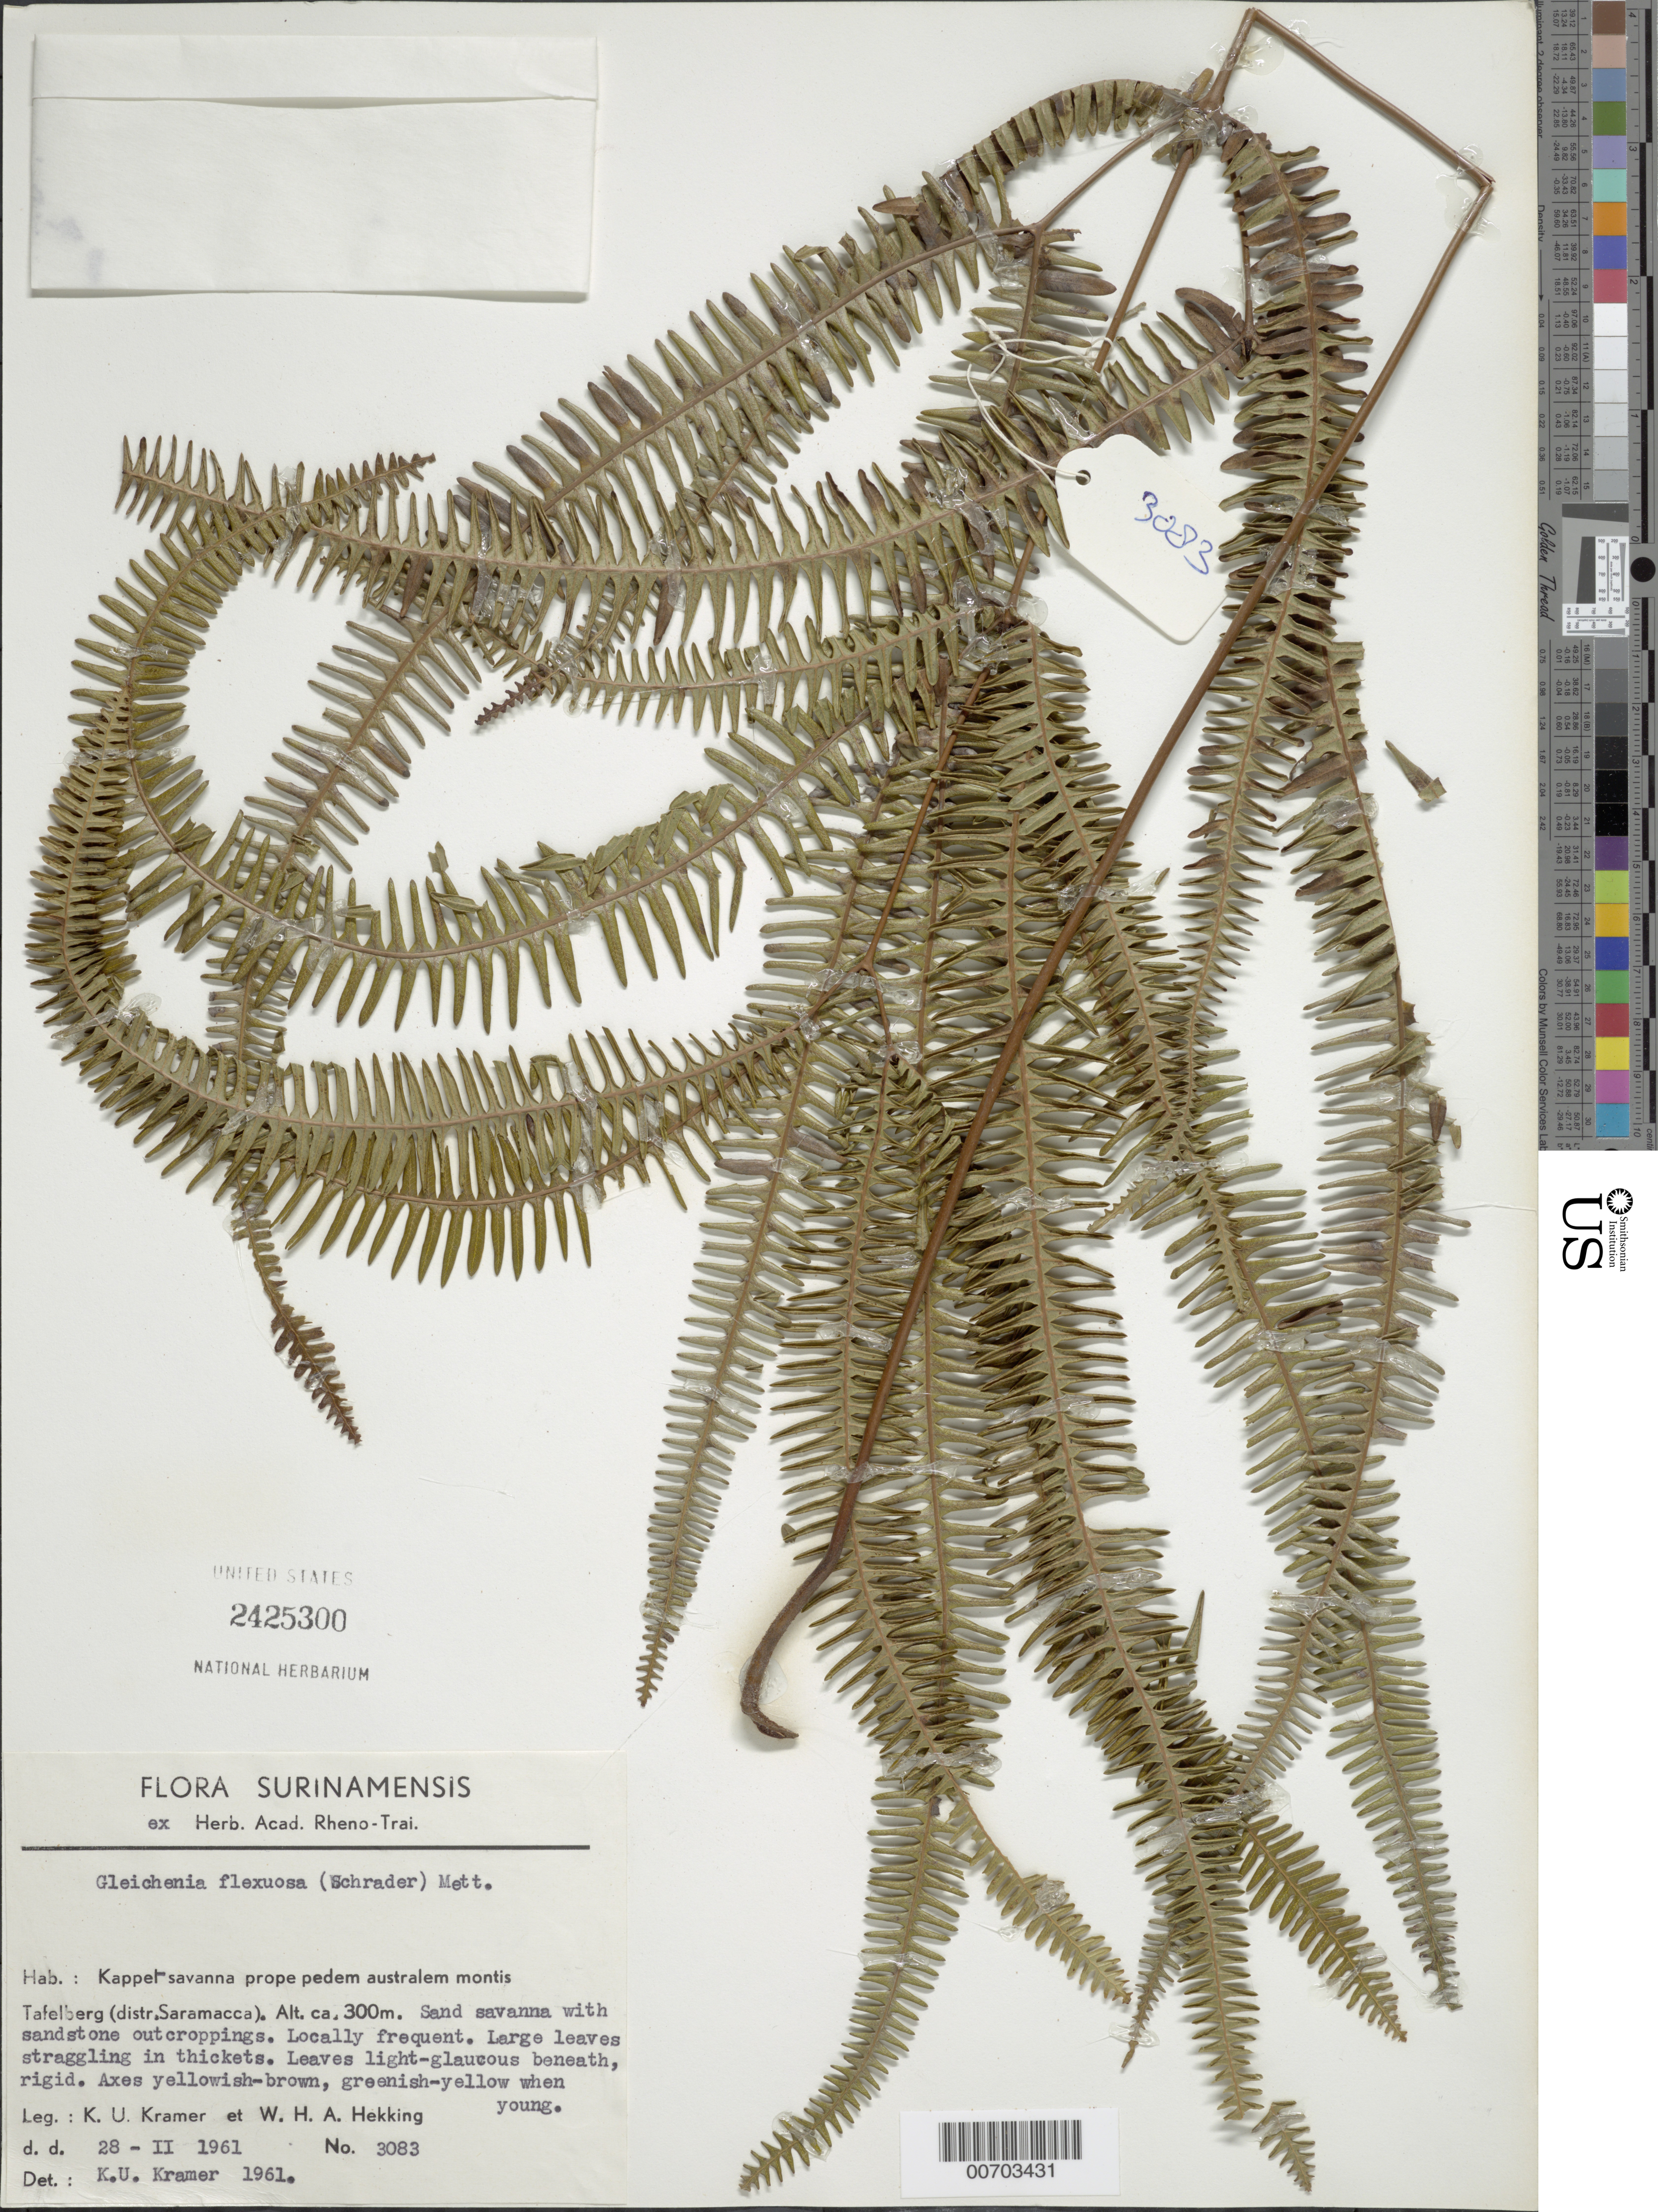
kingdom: Plantae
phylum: Tracheophyta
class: Polypodiopsida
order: Gleicheniales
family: Gleicheniaceae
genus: Dicranopteris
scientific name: Dicranopteris flexuosa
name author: (Schrad.) Underw.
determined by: Kramer, K. U.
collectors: K. U. Kramer & W. H. A. Hekking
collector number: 3083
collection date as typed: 28-Feb-61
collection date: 1961-02-28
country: Suriname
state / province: Saramacca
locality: Kappelsavanna, 10 km S of Tafelberg, near south foot of the mountain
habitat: Sand savanna with sandstone outcroppings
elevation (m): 300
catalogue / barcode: US 2425300